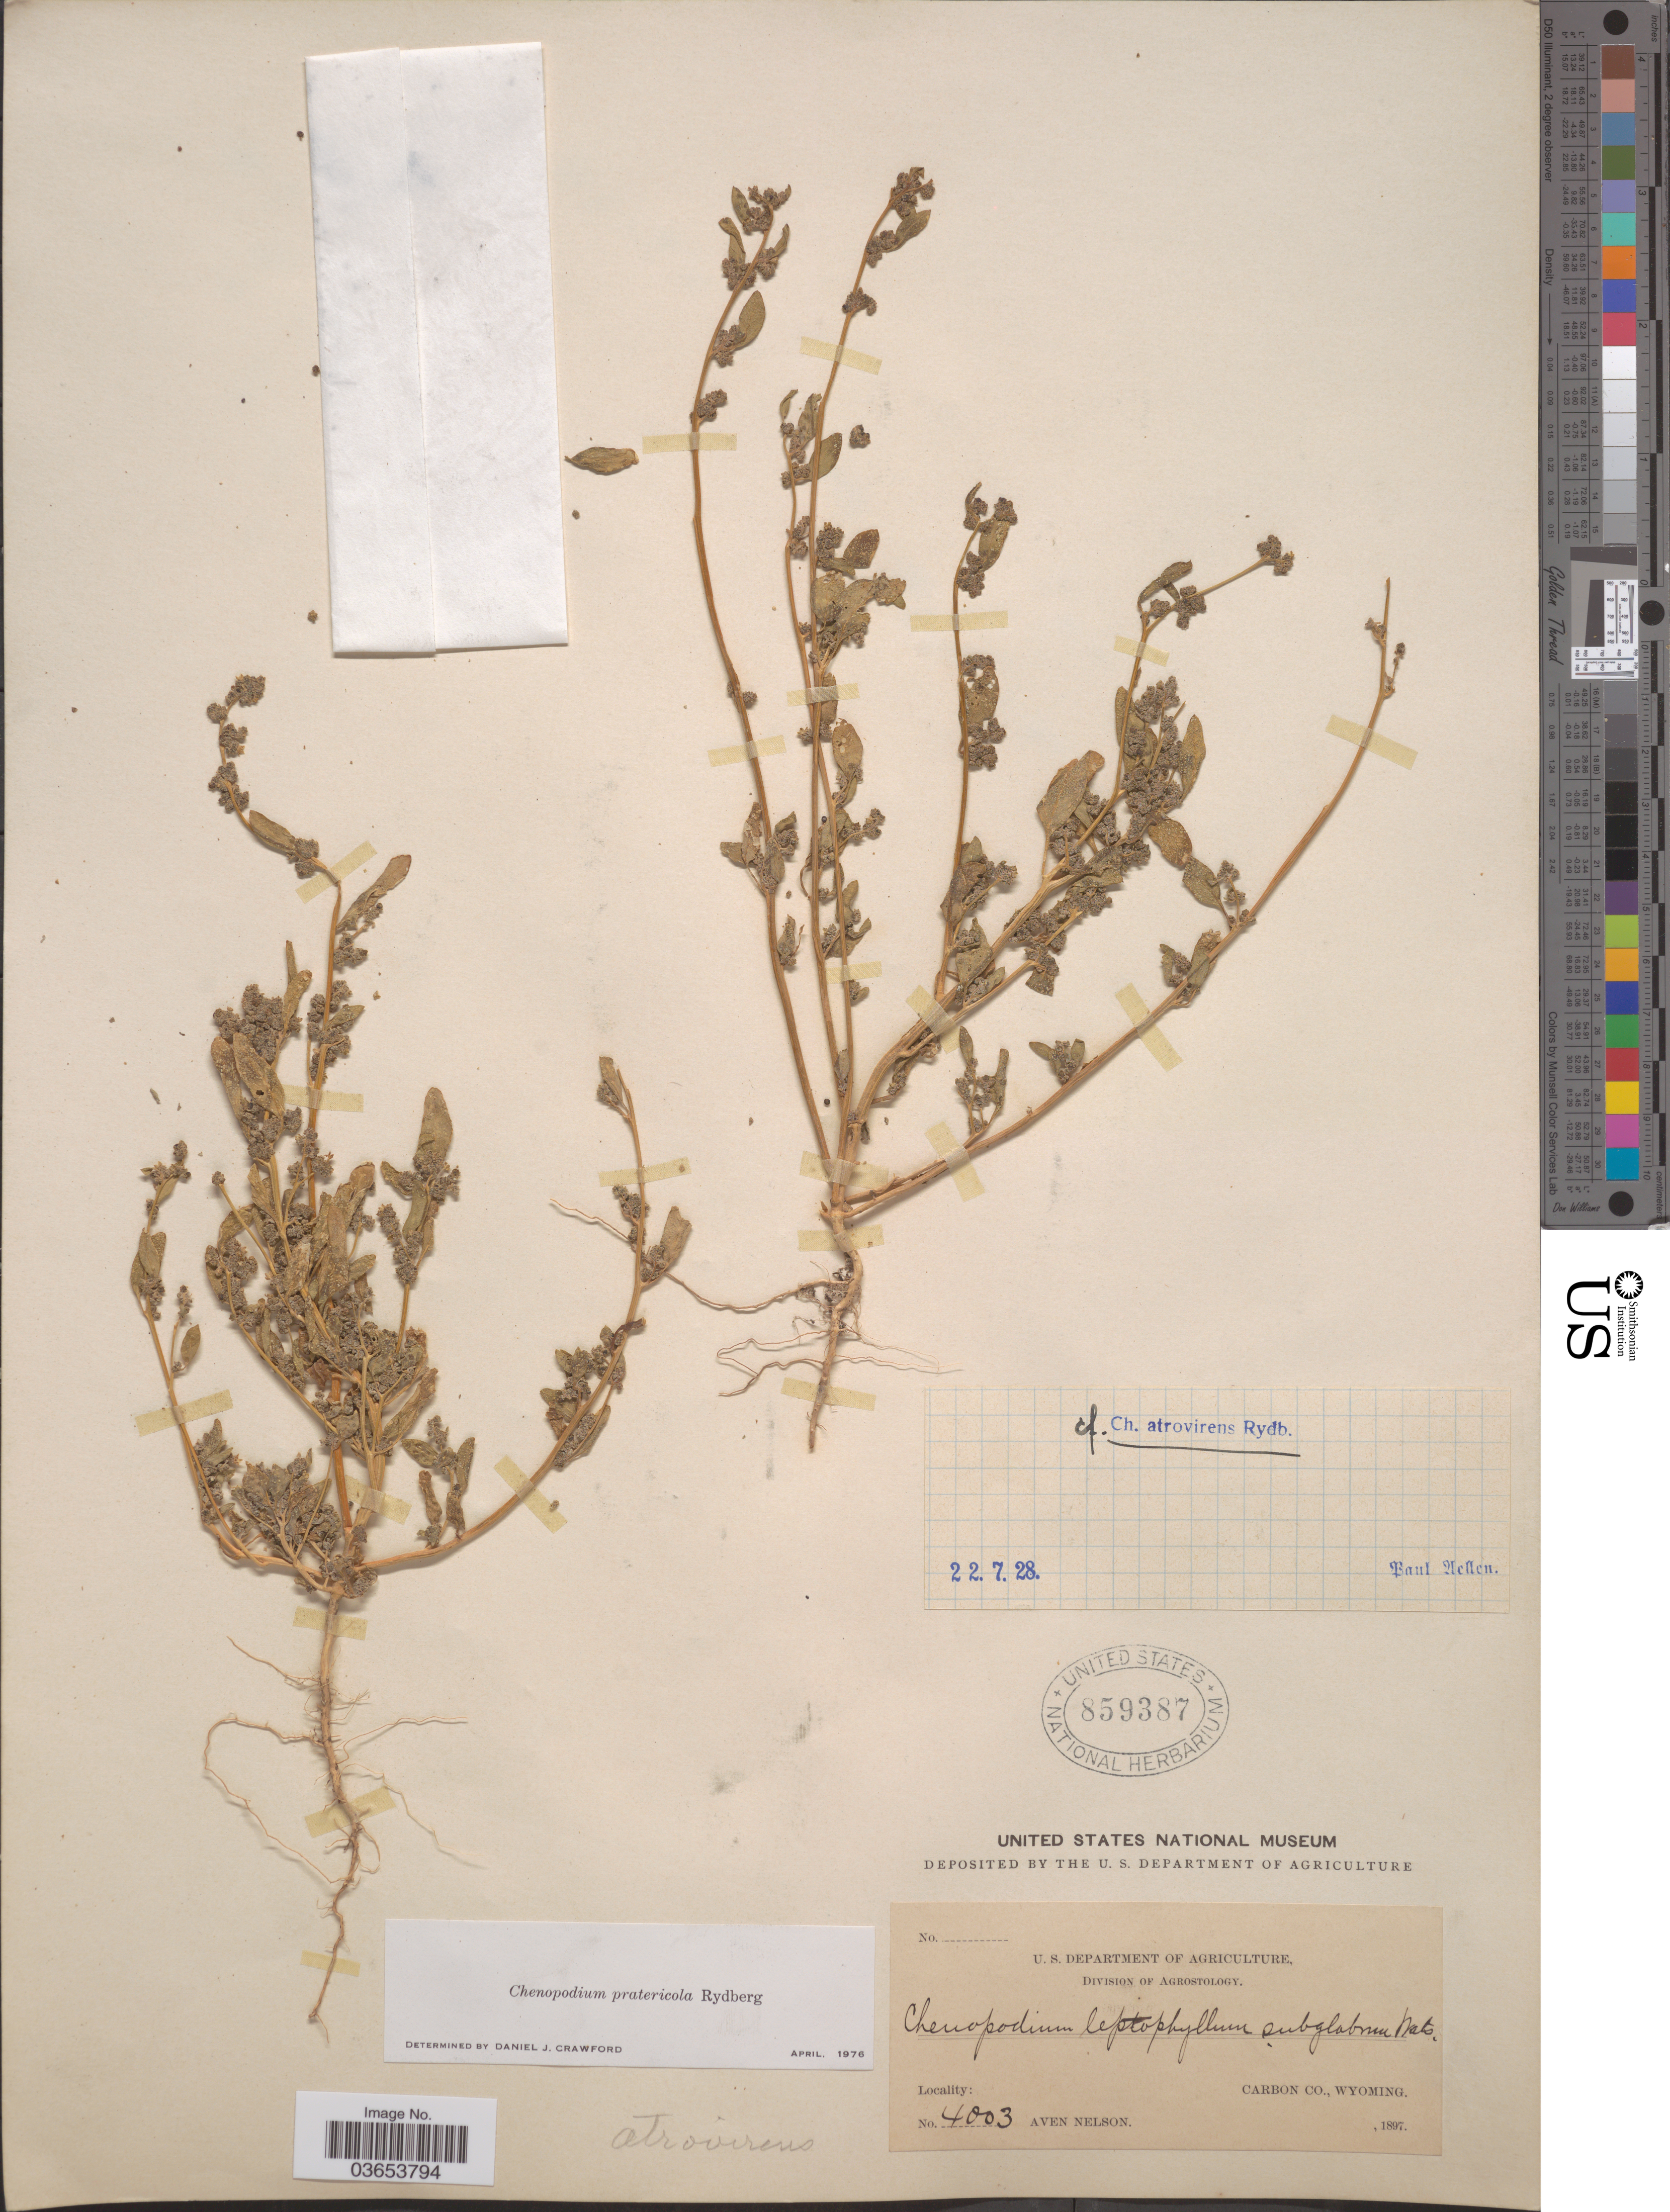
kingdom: Plantae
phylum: Tracheophyta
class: Magnoliopsida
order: Caryophyllales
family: Amaranthaceae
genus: Chenopodium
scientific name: Chenopodium pratericola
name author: Rydb.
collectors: A. Nelson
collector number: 4003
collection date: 1897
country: United States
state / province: Wyoming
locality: Carbon Co.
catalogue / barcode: US 859387